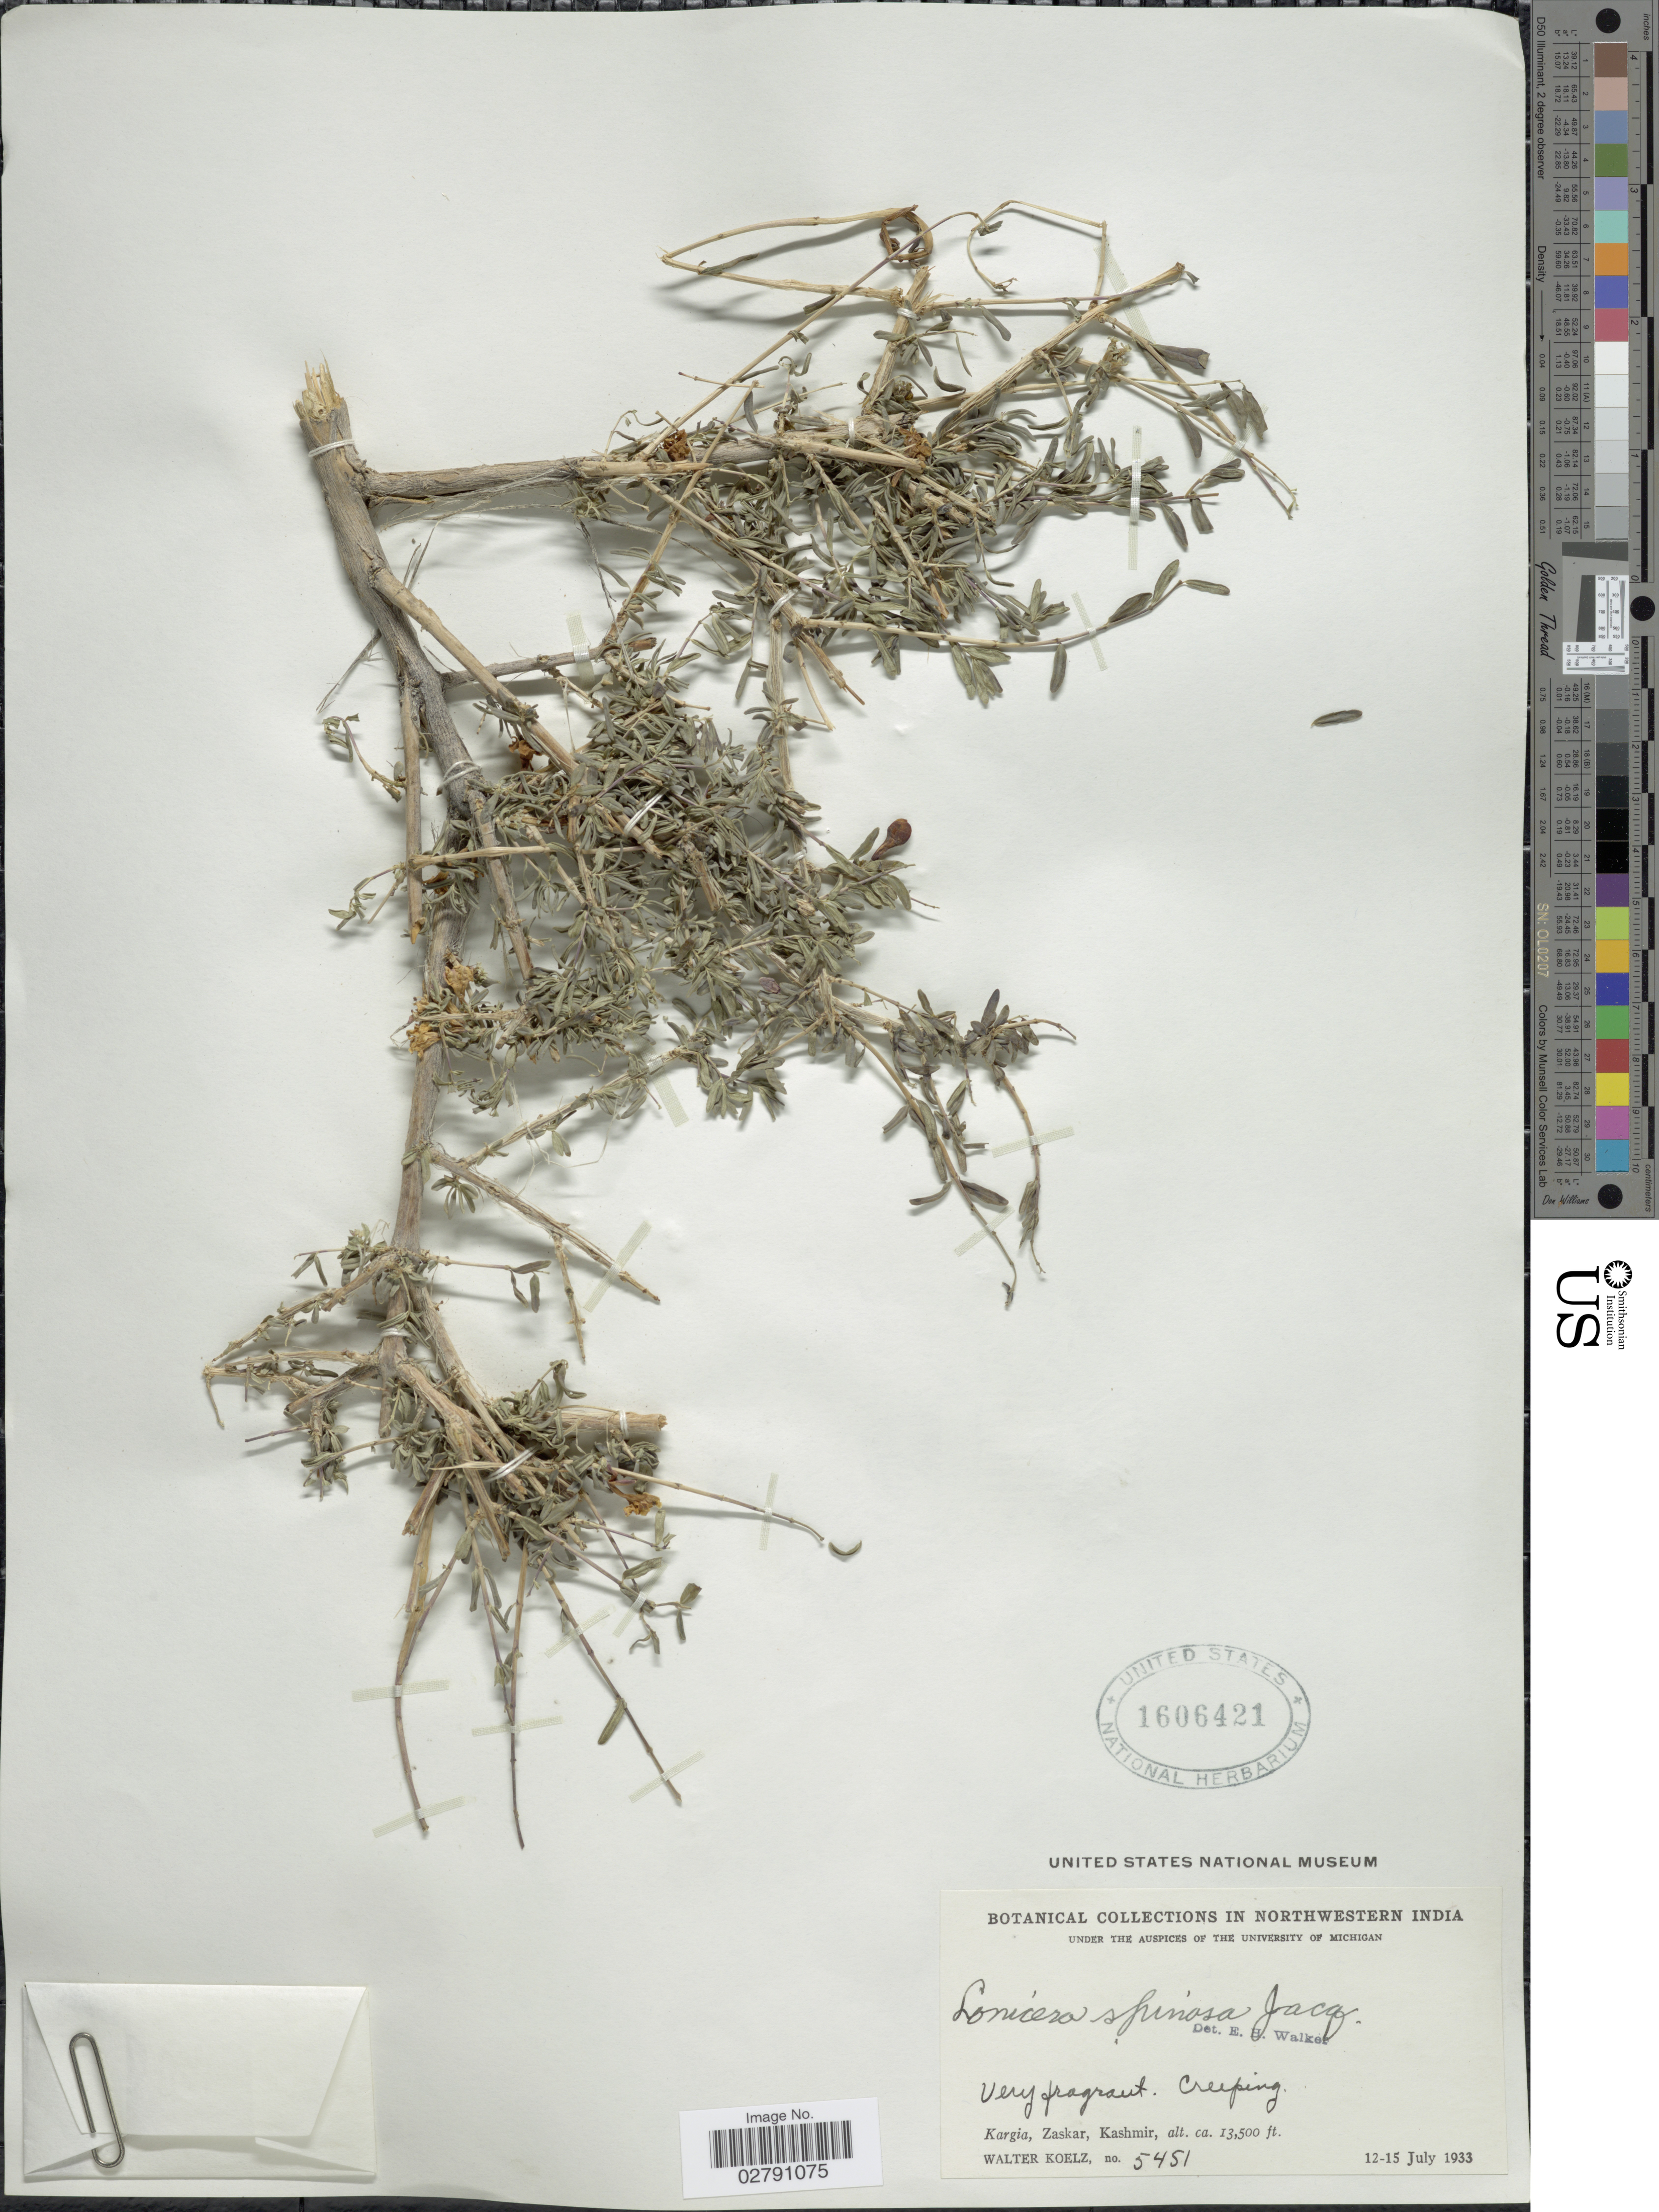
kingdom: Plantae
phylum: Tracheophyta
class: Magnoliopsida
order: Dipsacales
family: Caprifoliaceae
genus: Lonicera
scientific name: Lonicera spinosa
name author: (Decne.) Jacq. ex Walp.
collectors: W. N. Koelz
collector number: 5451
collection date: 1933-07-12/1933-07-15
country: India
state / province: Jammu and Kashmir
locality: Northwestern India. Kargia, Zaskar, Kashmir.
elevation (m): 4115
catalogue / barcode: US 1606421